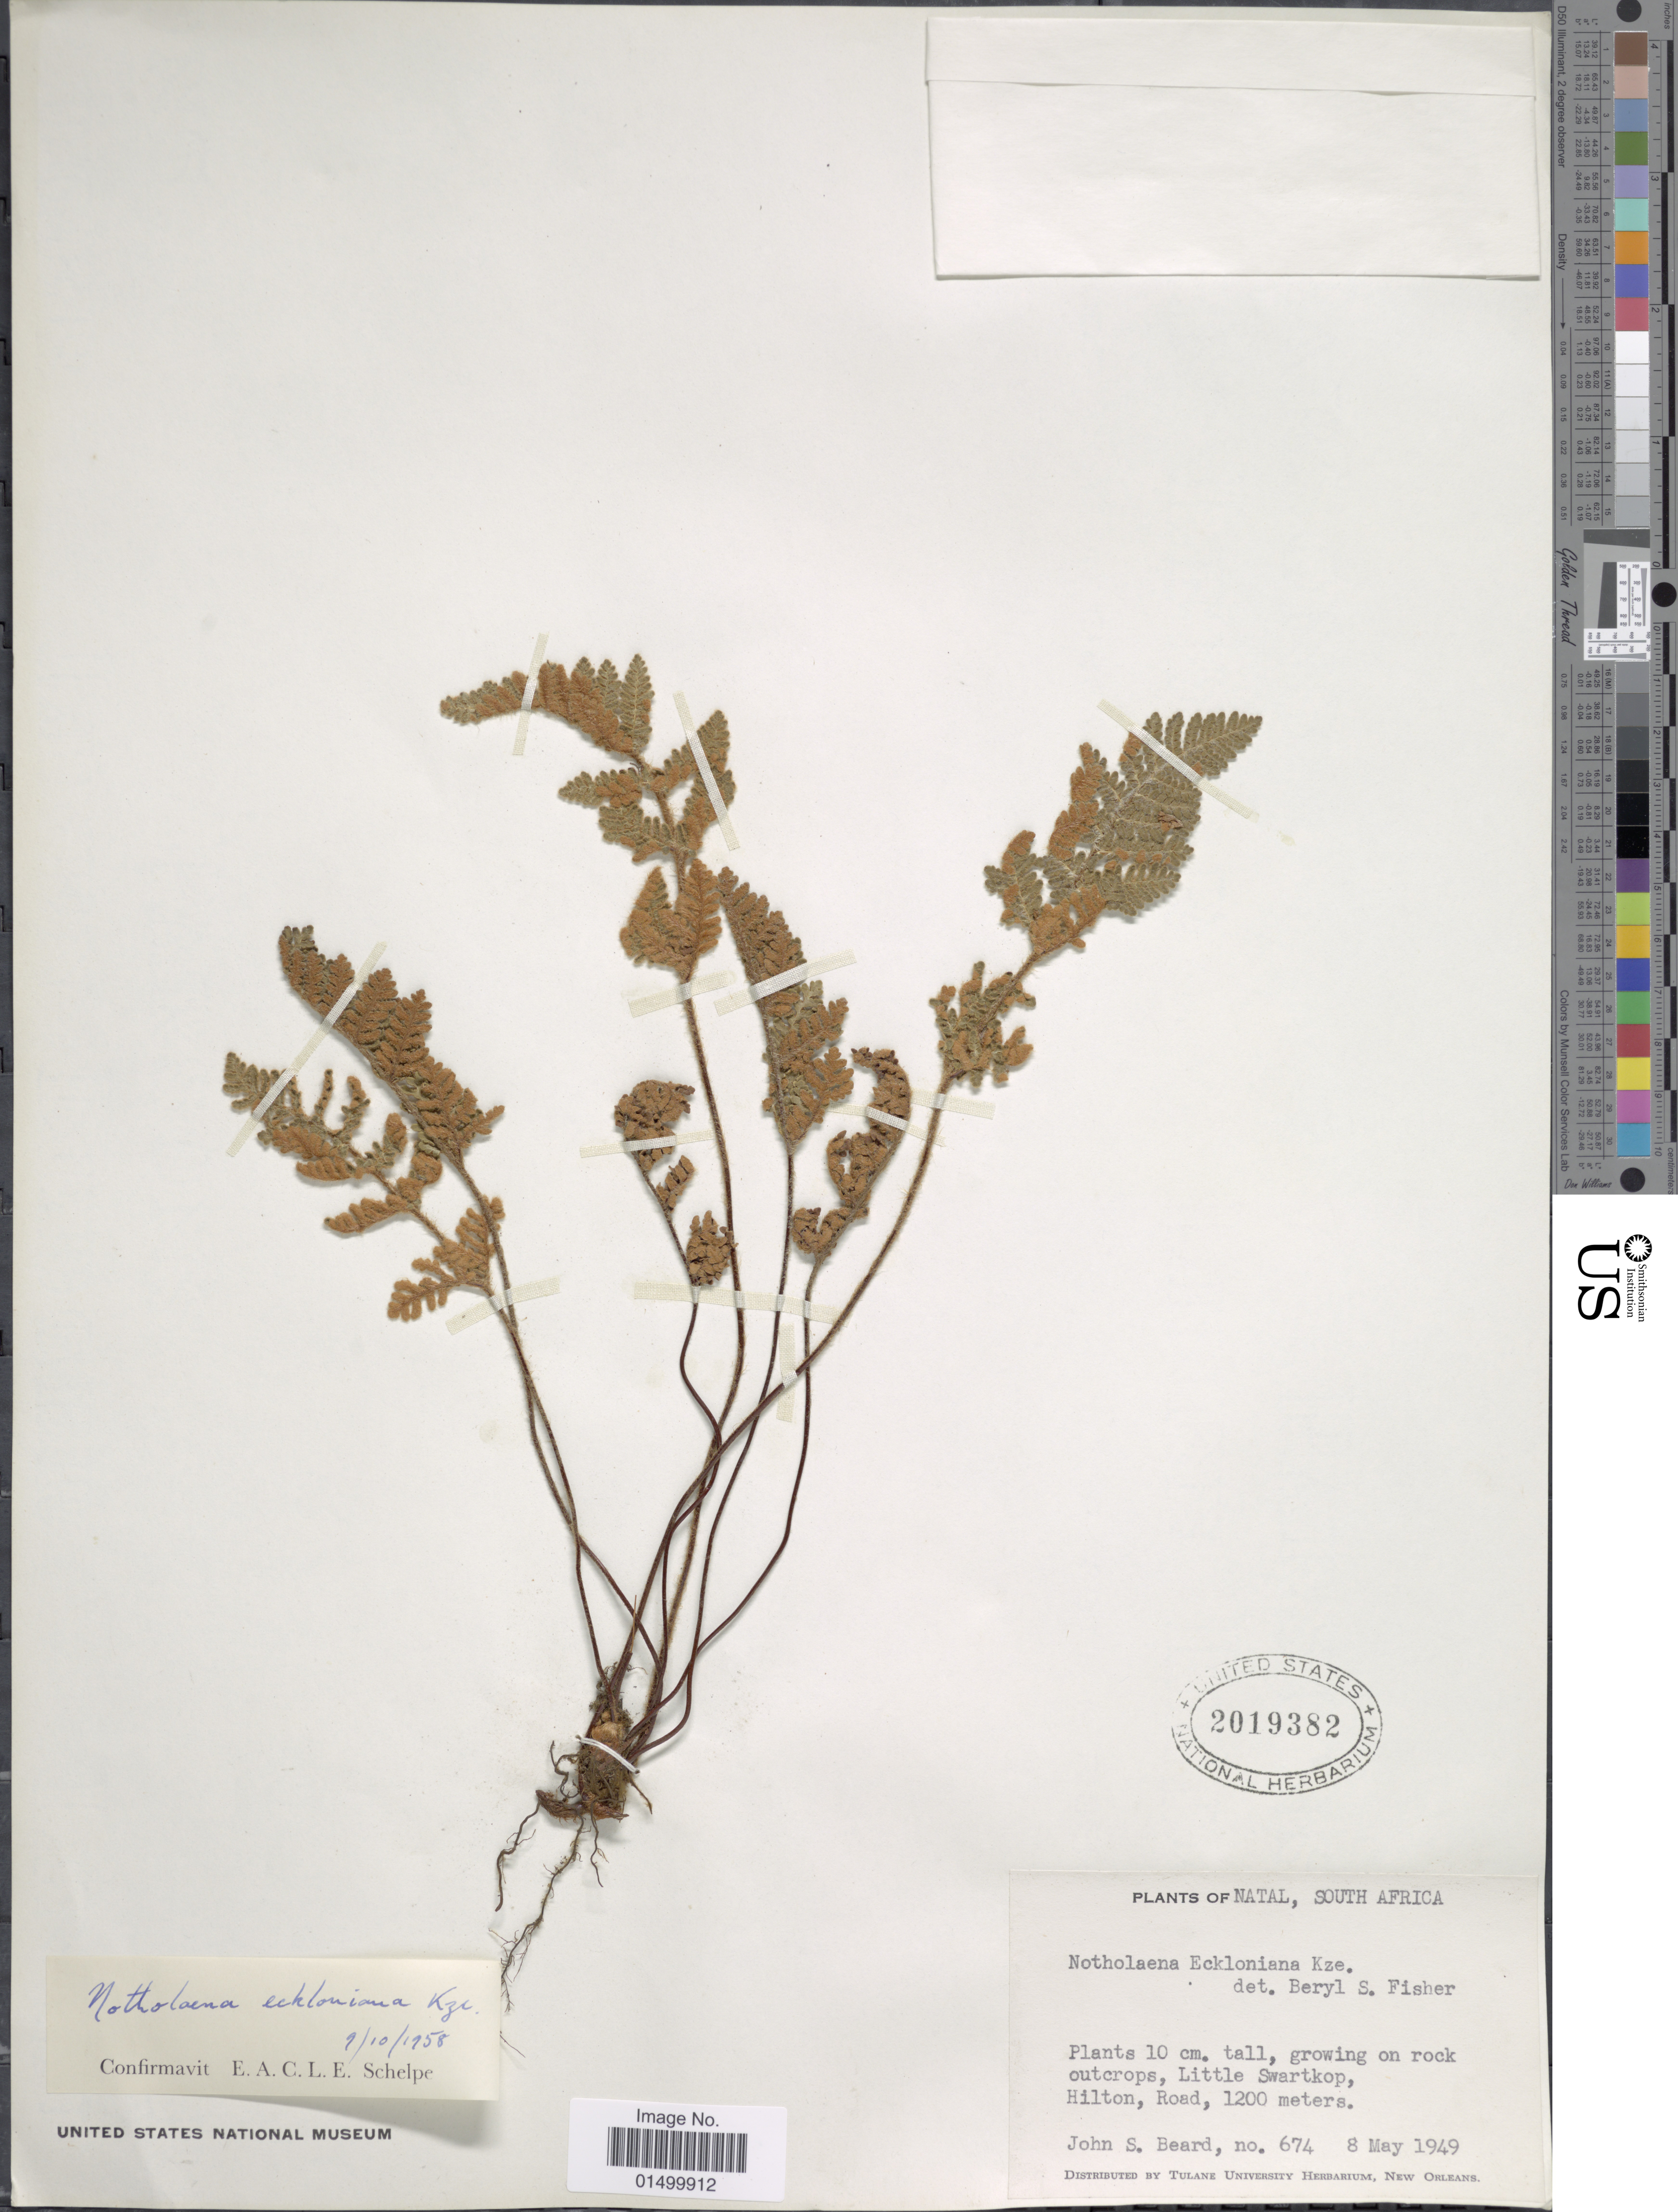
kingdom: Plantae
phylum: Tracheophyta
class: Polypodiopsida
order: Polypodiales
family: Pteridaceae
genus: Cheilanthes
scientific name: Cheilanthes eckloniana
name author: Mett.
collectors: J. Beard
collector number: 674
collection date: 1949-05-08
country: South Africa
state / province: KwaZulu-Natal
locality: Natal, Little Swartkop, Hilton, Road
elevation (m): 1200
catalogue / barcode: US 2019382